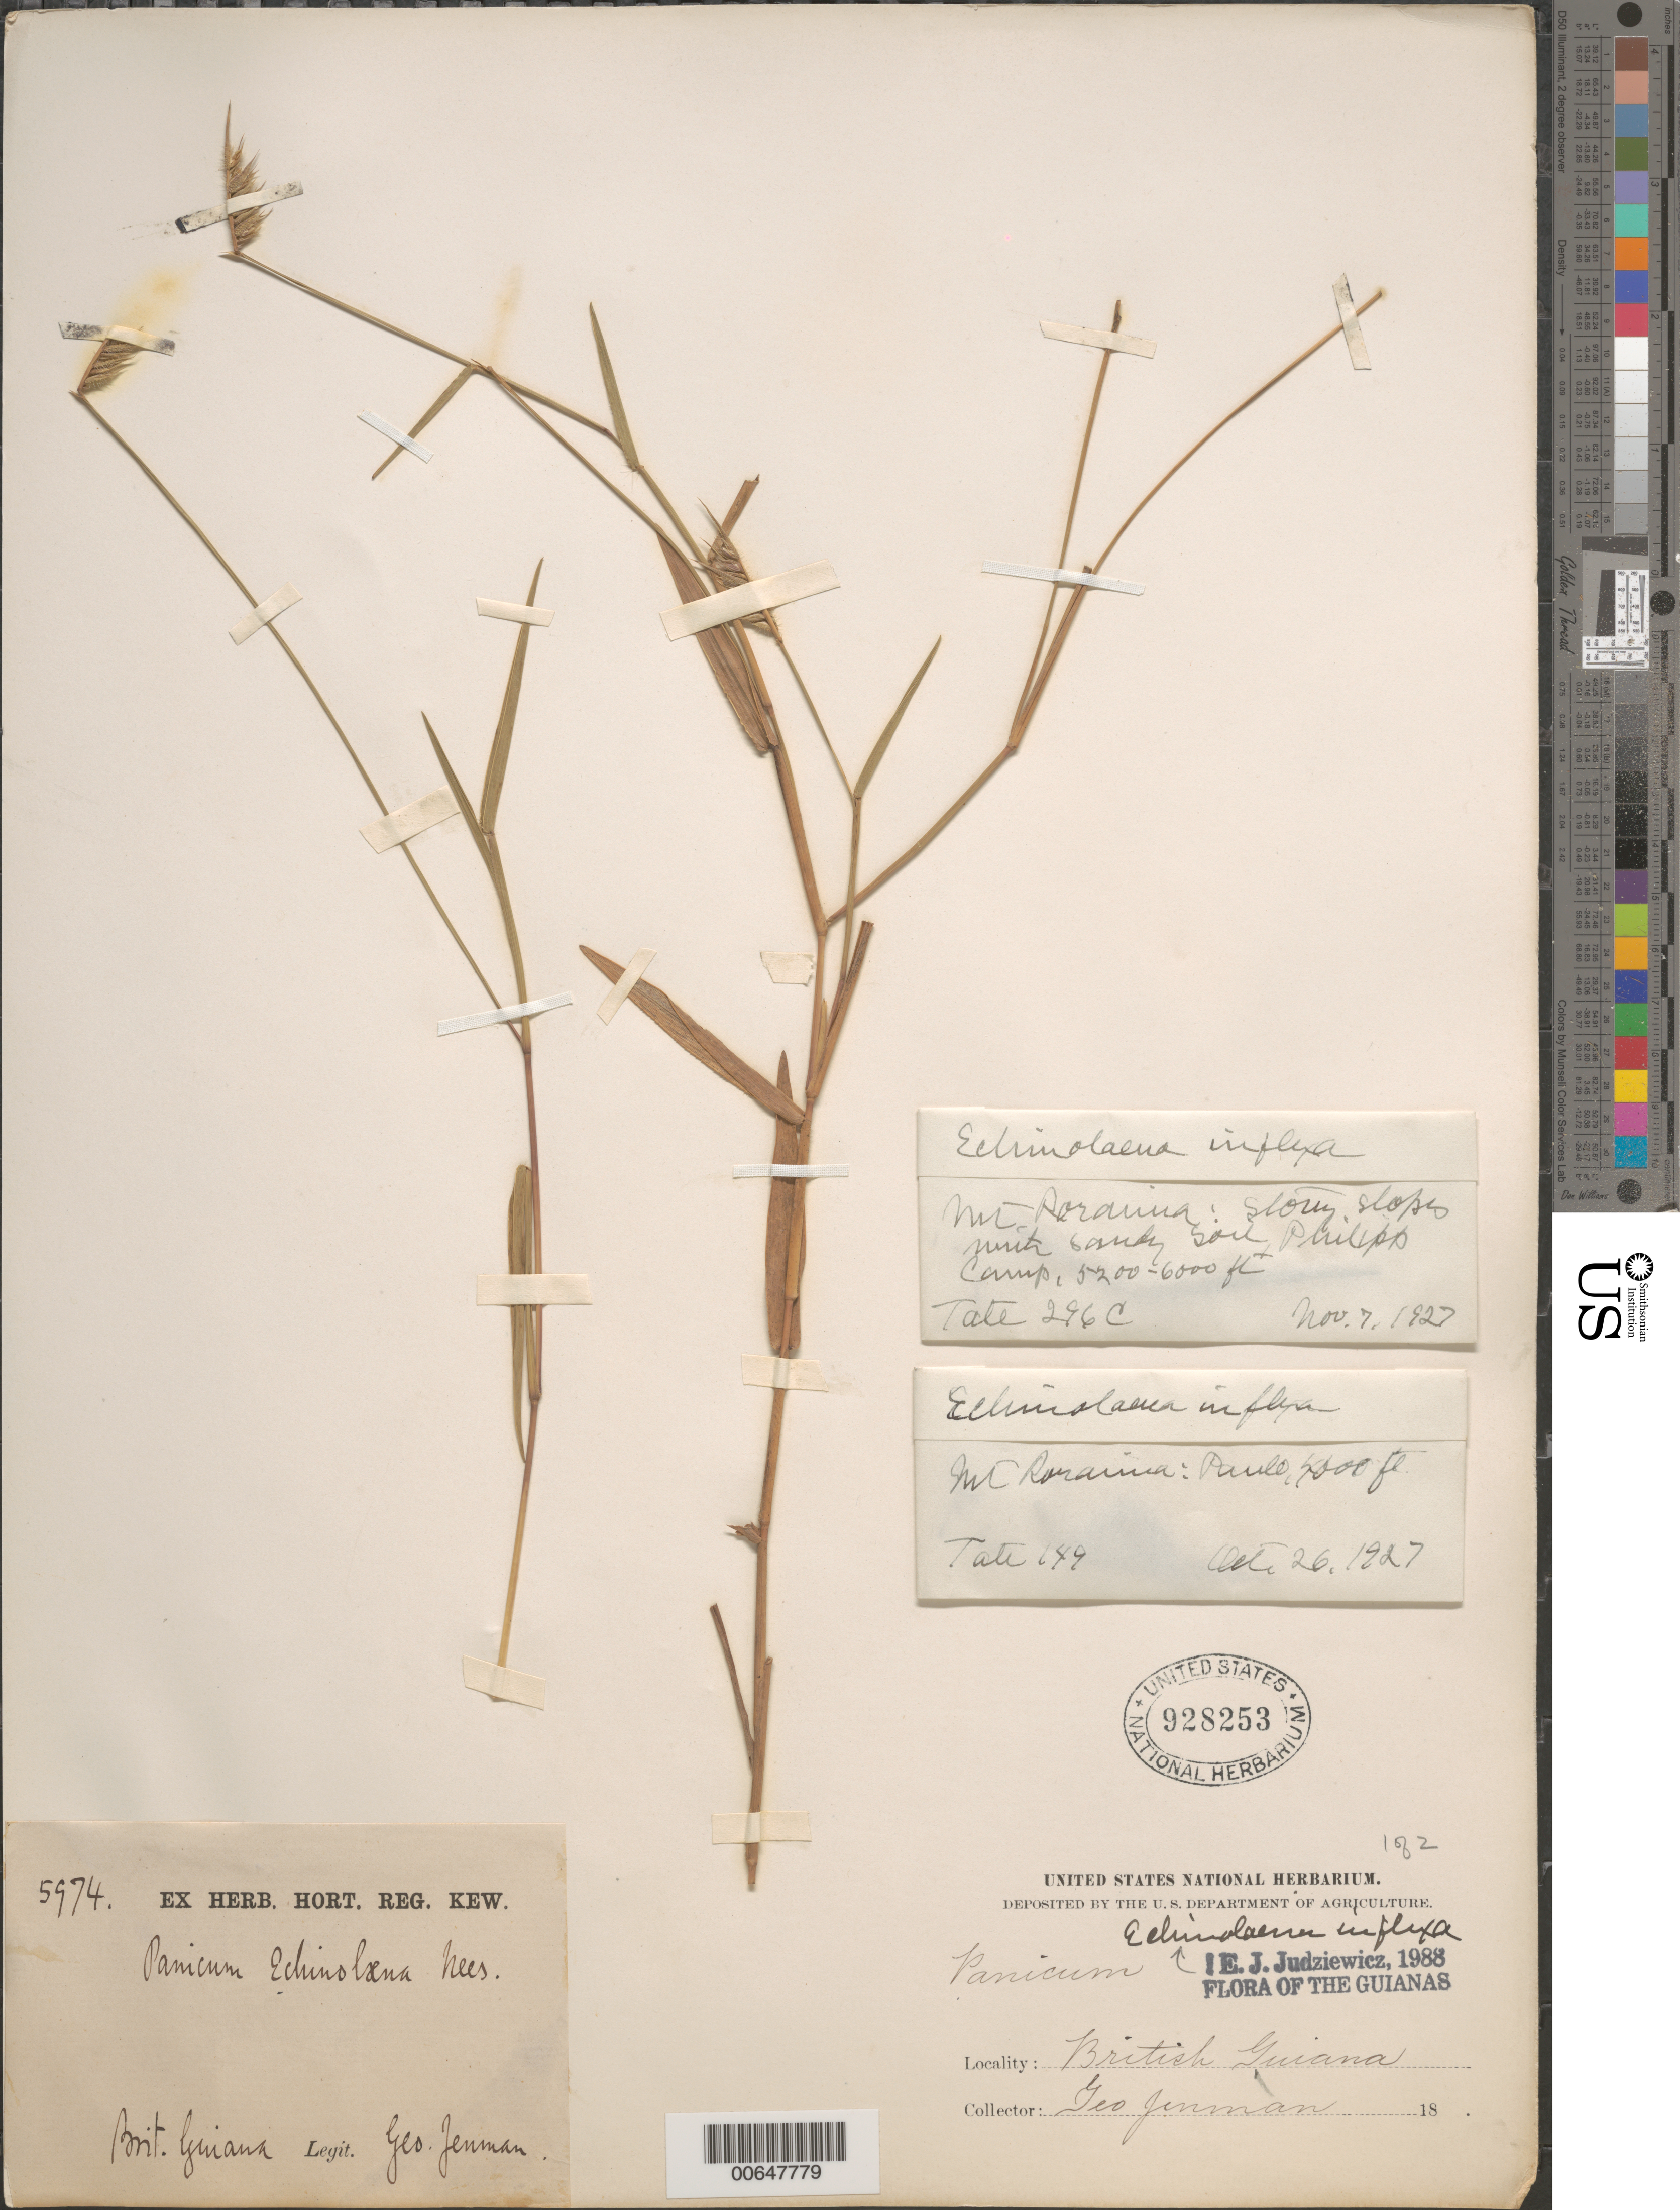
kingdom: Plantae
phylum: Tracheophyta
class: Liliopsida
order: Poales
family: Poaceae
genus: Echinolaena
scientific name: Echinolaena inflexa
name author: (Poir.) Chase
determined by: Judziewicz, E. J.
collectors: G. H. H.Tate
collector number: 149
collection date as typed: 26-Oct-27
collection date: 1927-10-26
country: Venezuela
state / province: Bolívar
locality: Mt. Roraima, Limao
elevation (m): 1200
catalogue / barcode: US 928253-2